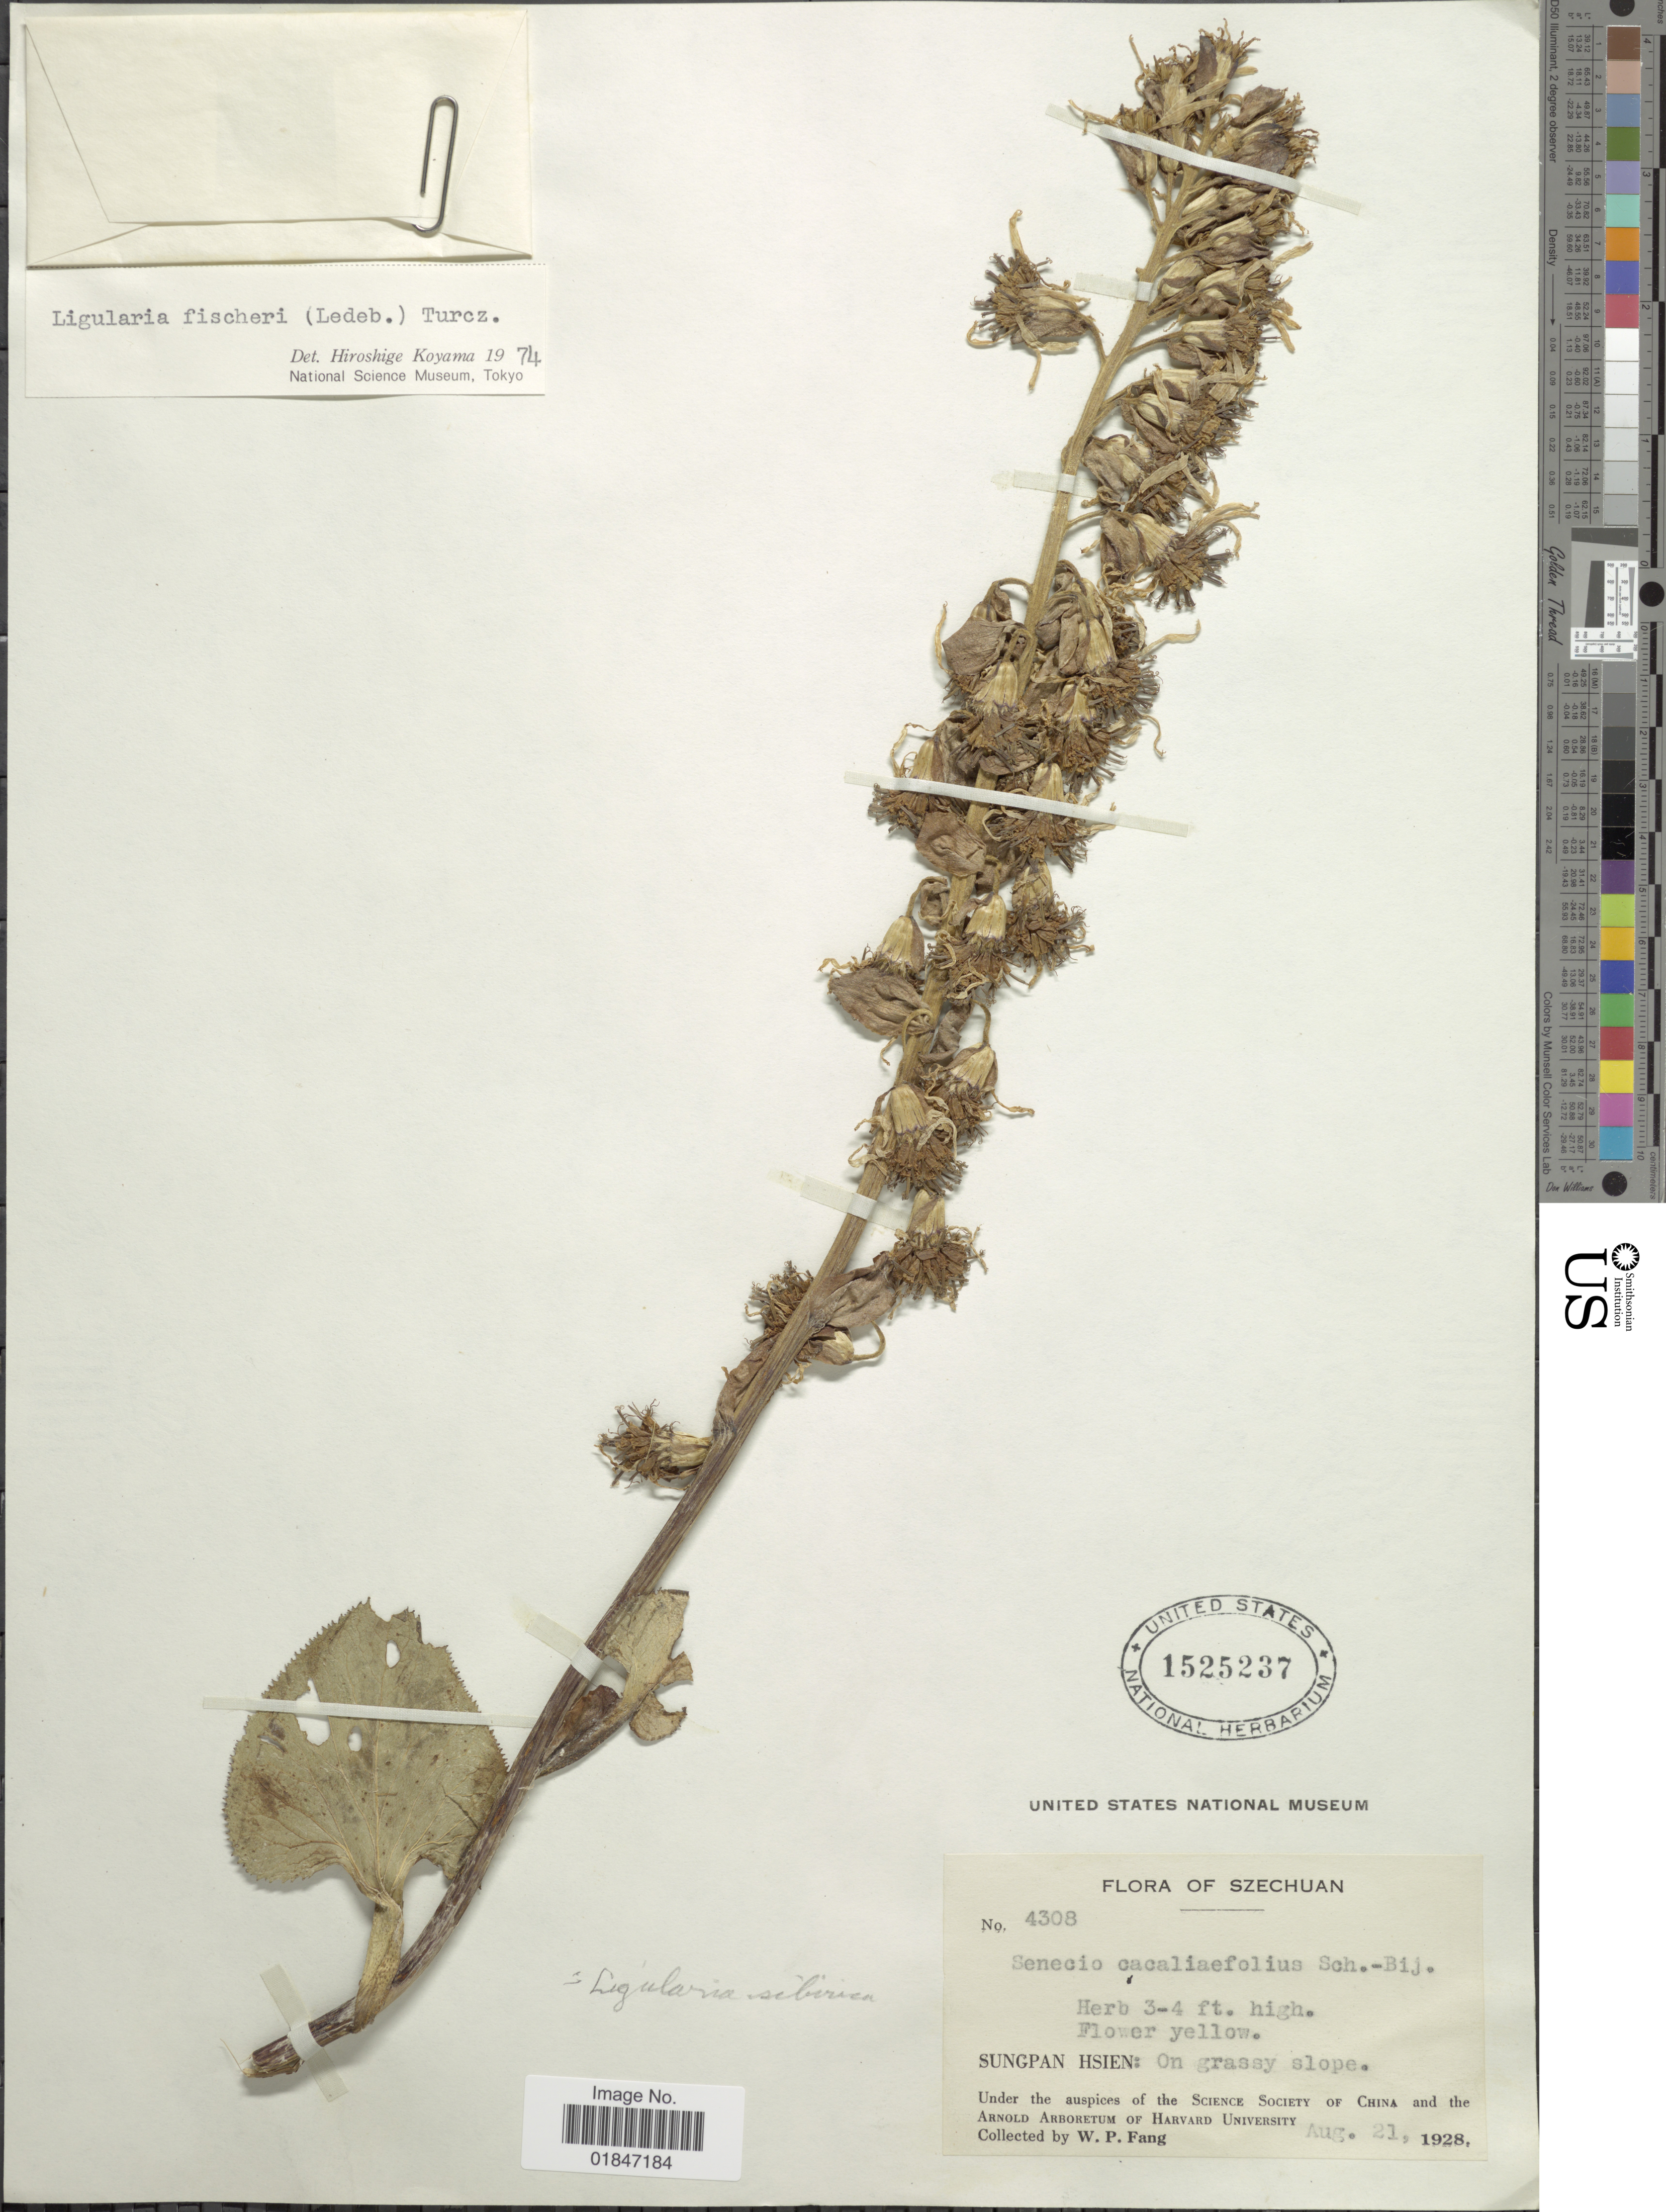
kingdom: Plantae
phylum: Tracheophyta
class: Magnoliopsida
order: Asterales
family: Asteraceae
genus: Ligularia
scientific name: Ligularia fischeri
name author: (Ledeb.) Turcz.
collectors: W. P. Fang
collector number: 4308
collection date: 1928-08-21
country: China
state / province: Sichuan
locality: Szechuan. Sungpan Hsien: On grassy slope.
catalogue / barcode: US 1525237